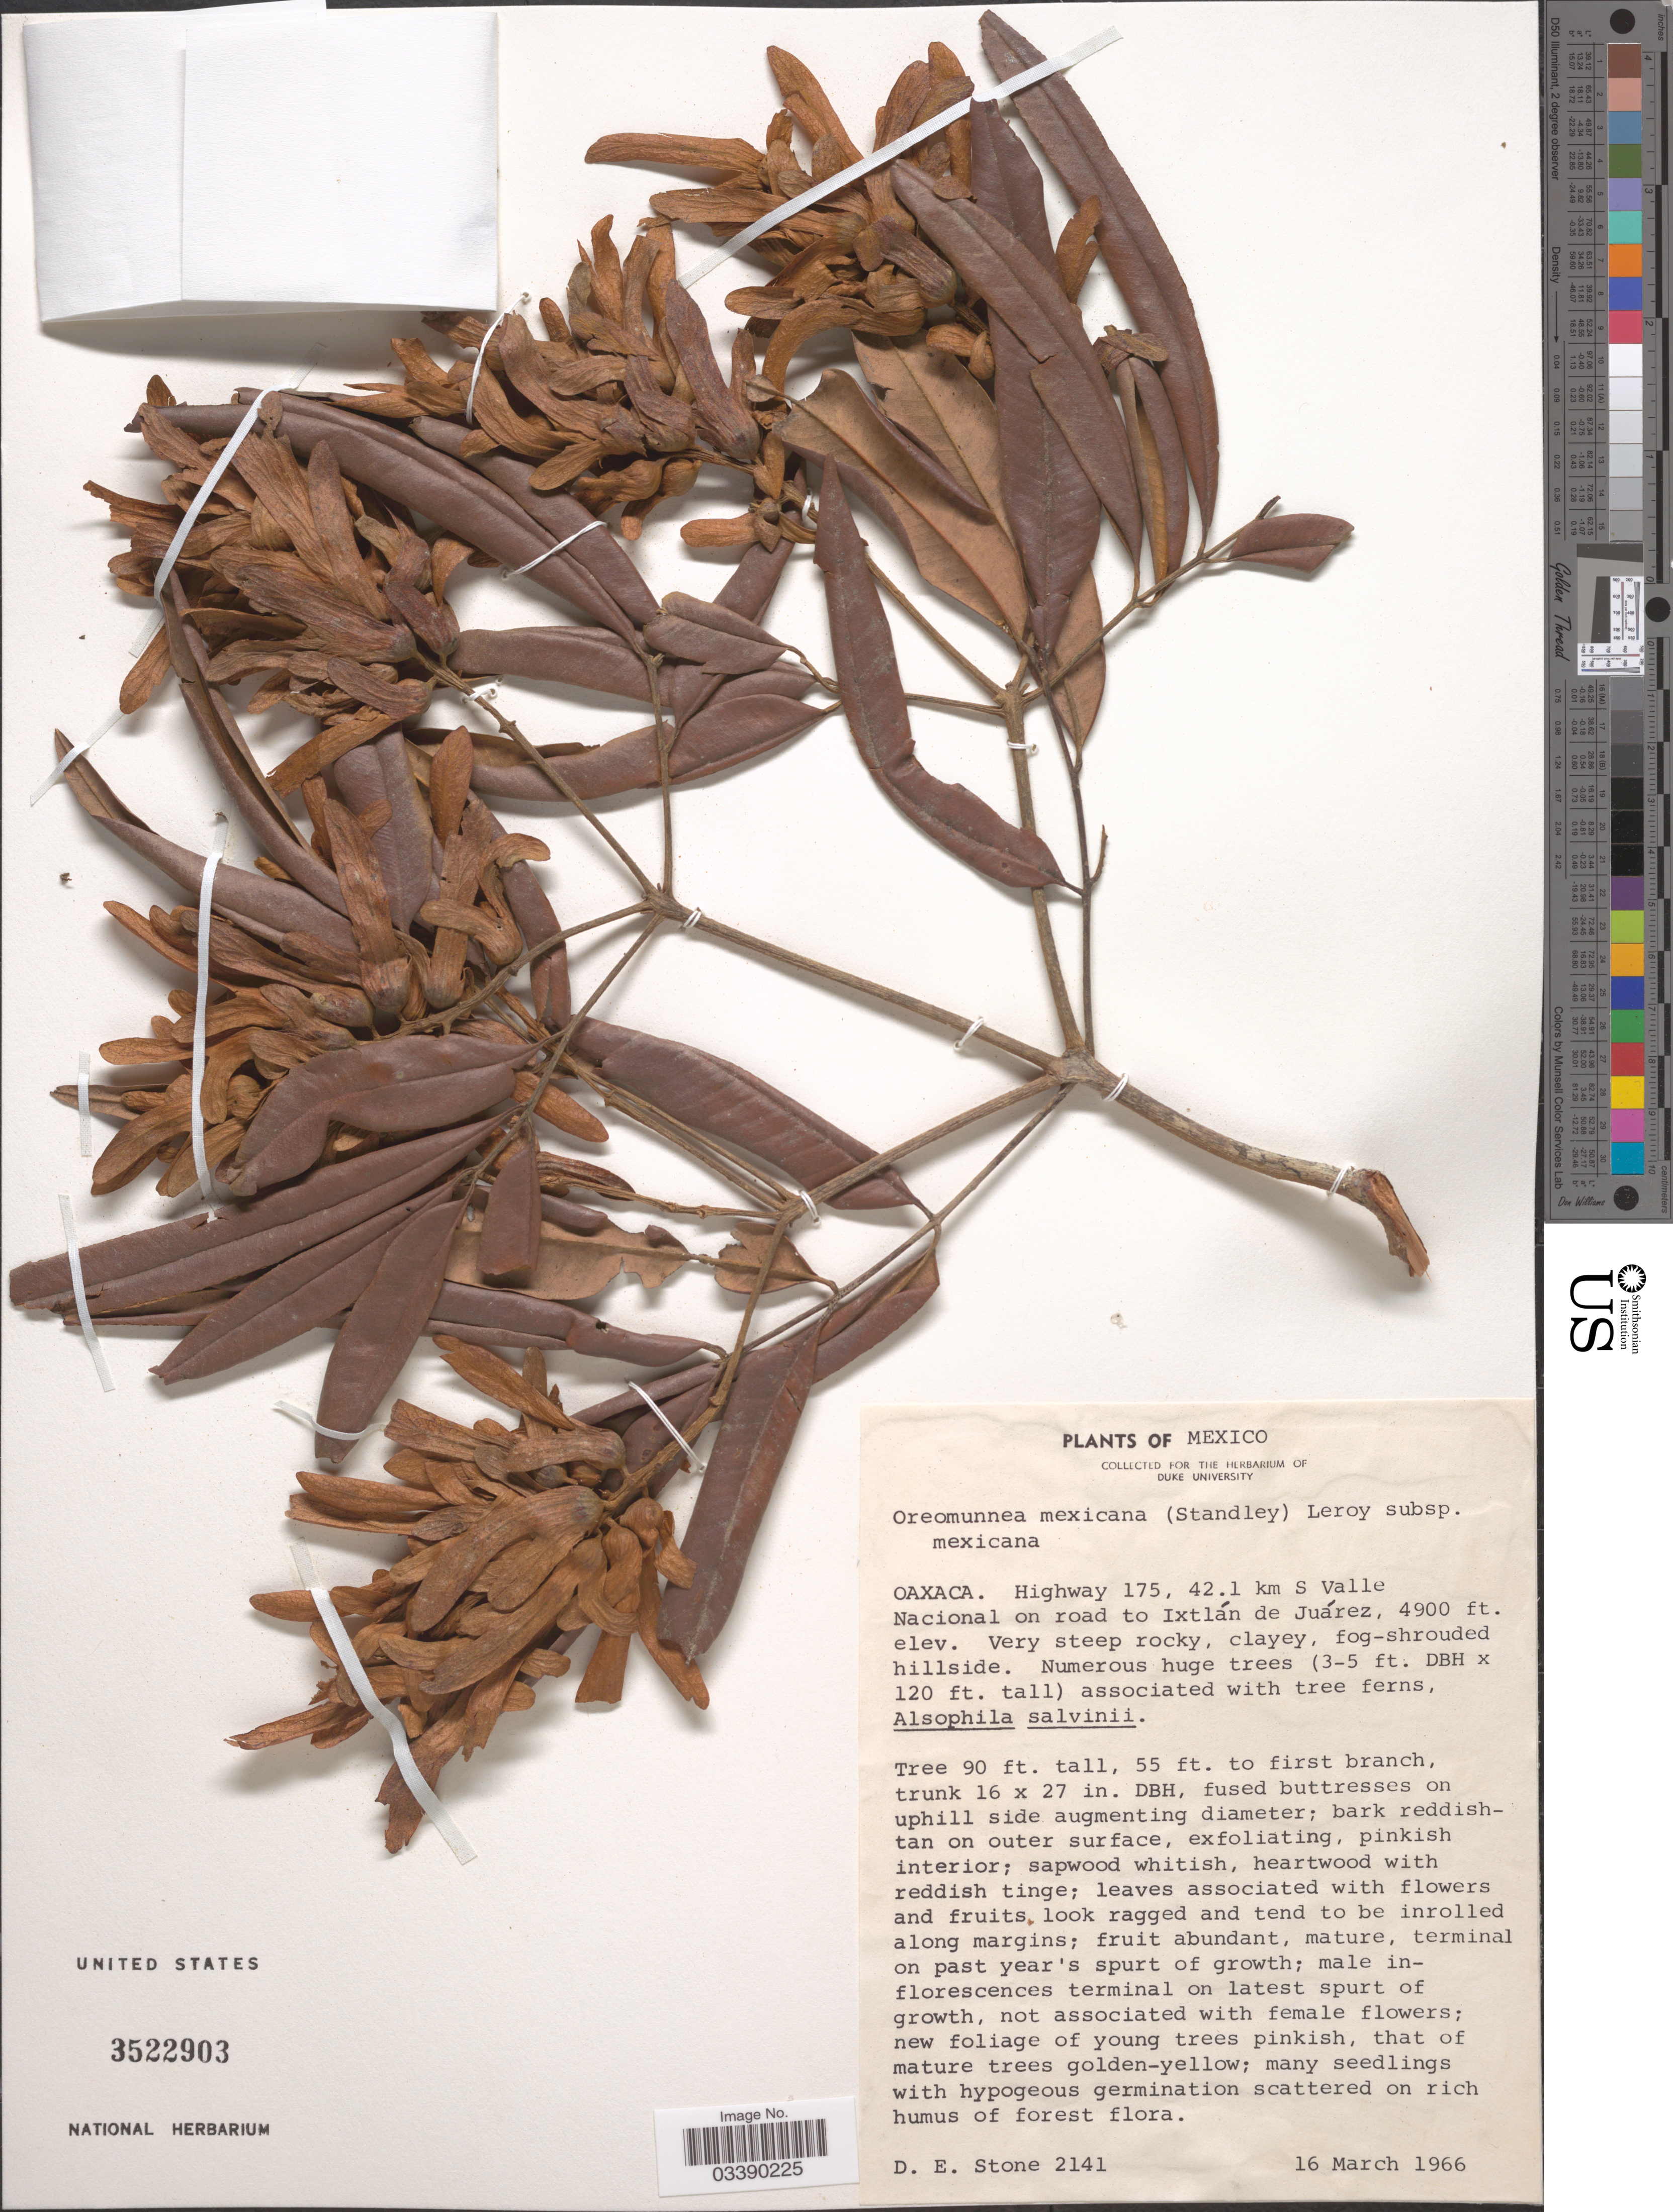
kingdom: Plantae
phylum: Tracheophyta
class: Magnoliopsida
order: Fagales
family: Juglandaceae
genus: Oreomunnea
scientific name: Oreomunnea mexicana subsp. mexicana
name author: (Standl.) J.-F. Leroy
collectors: D. E. Stone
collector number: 2141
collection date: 1966-03-16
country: Mexico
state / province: Oaxaca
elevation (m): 1494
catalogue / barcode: US 3522903